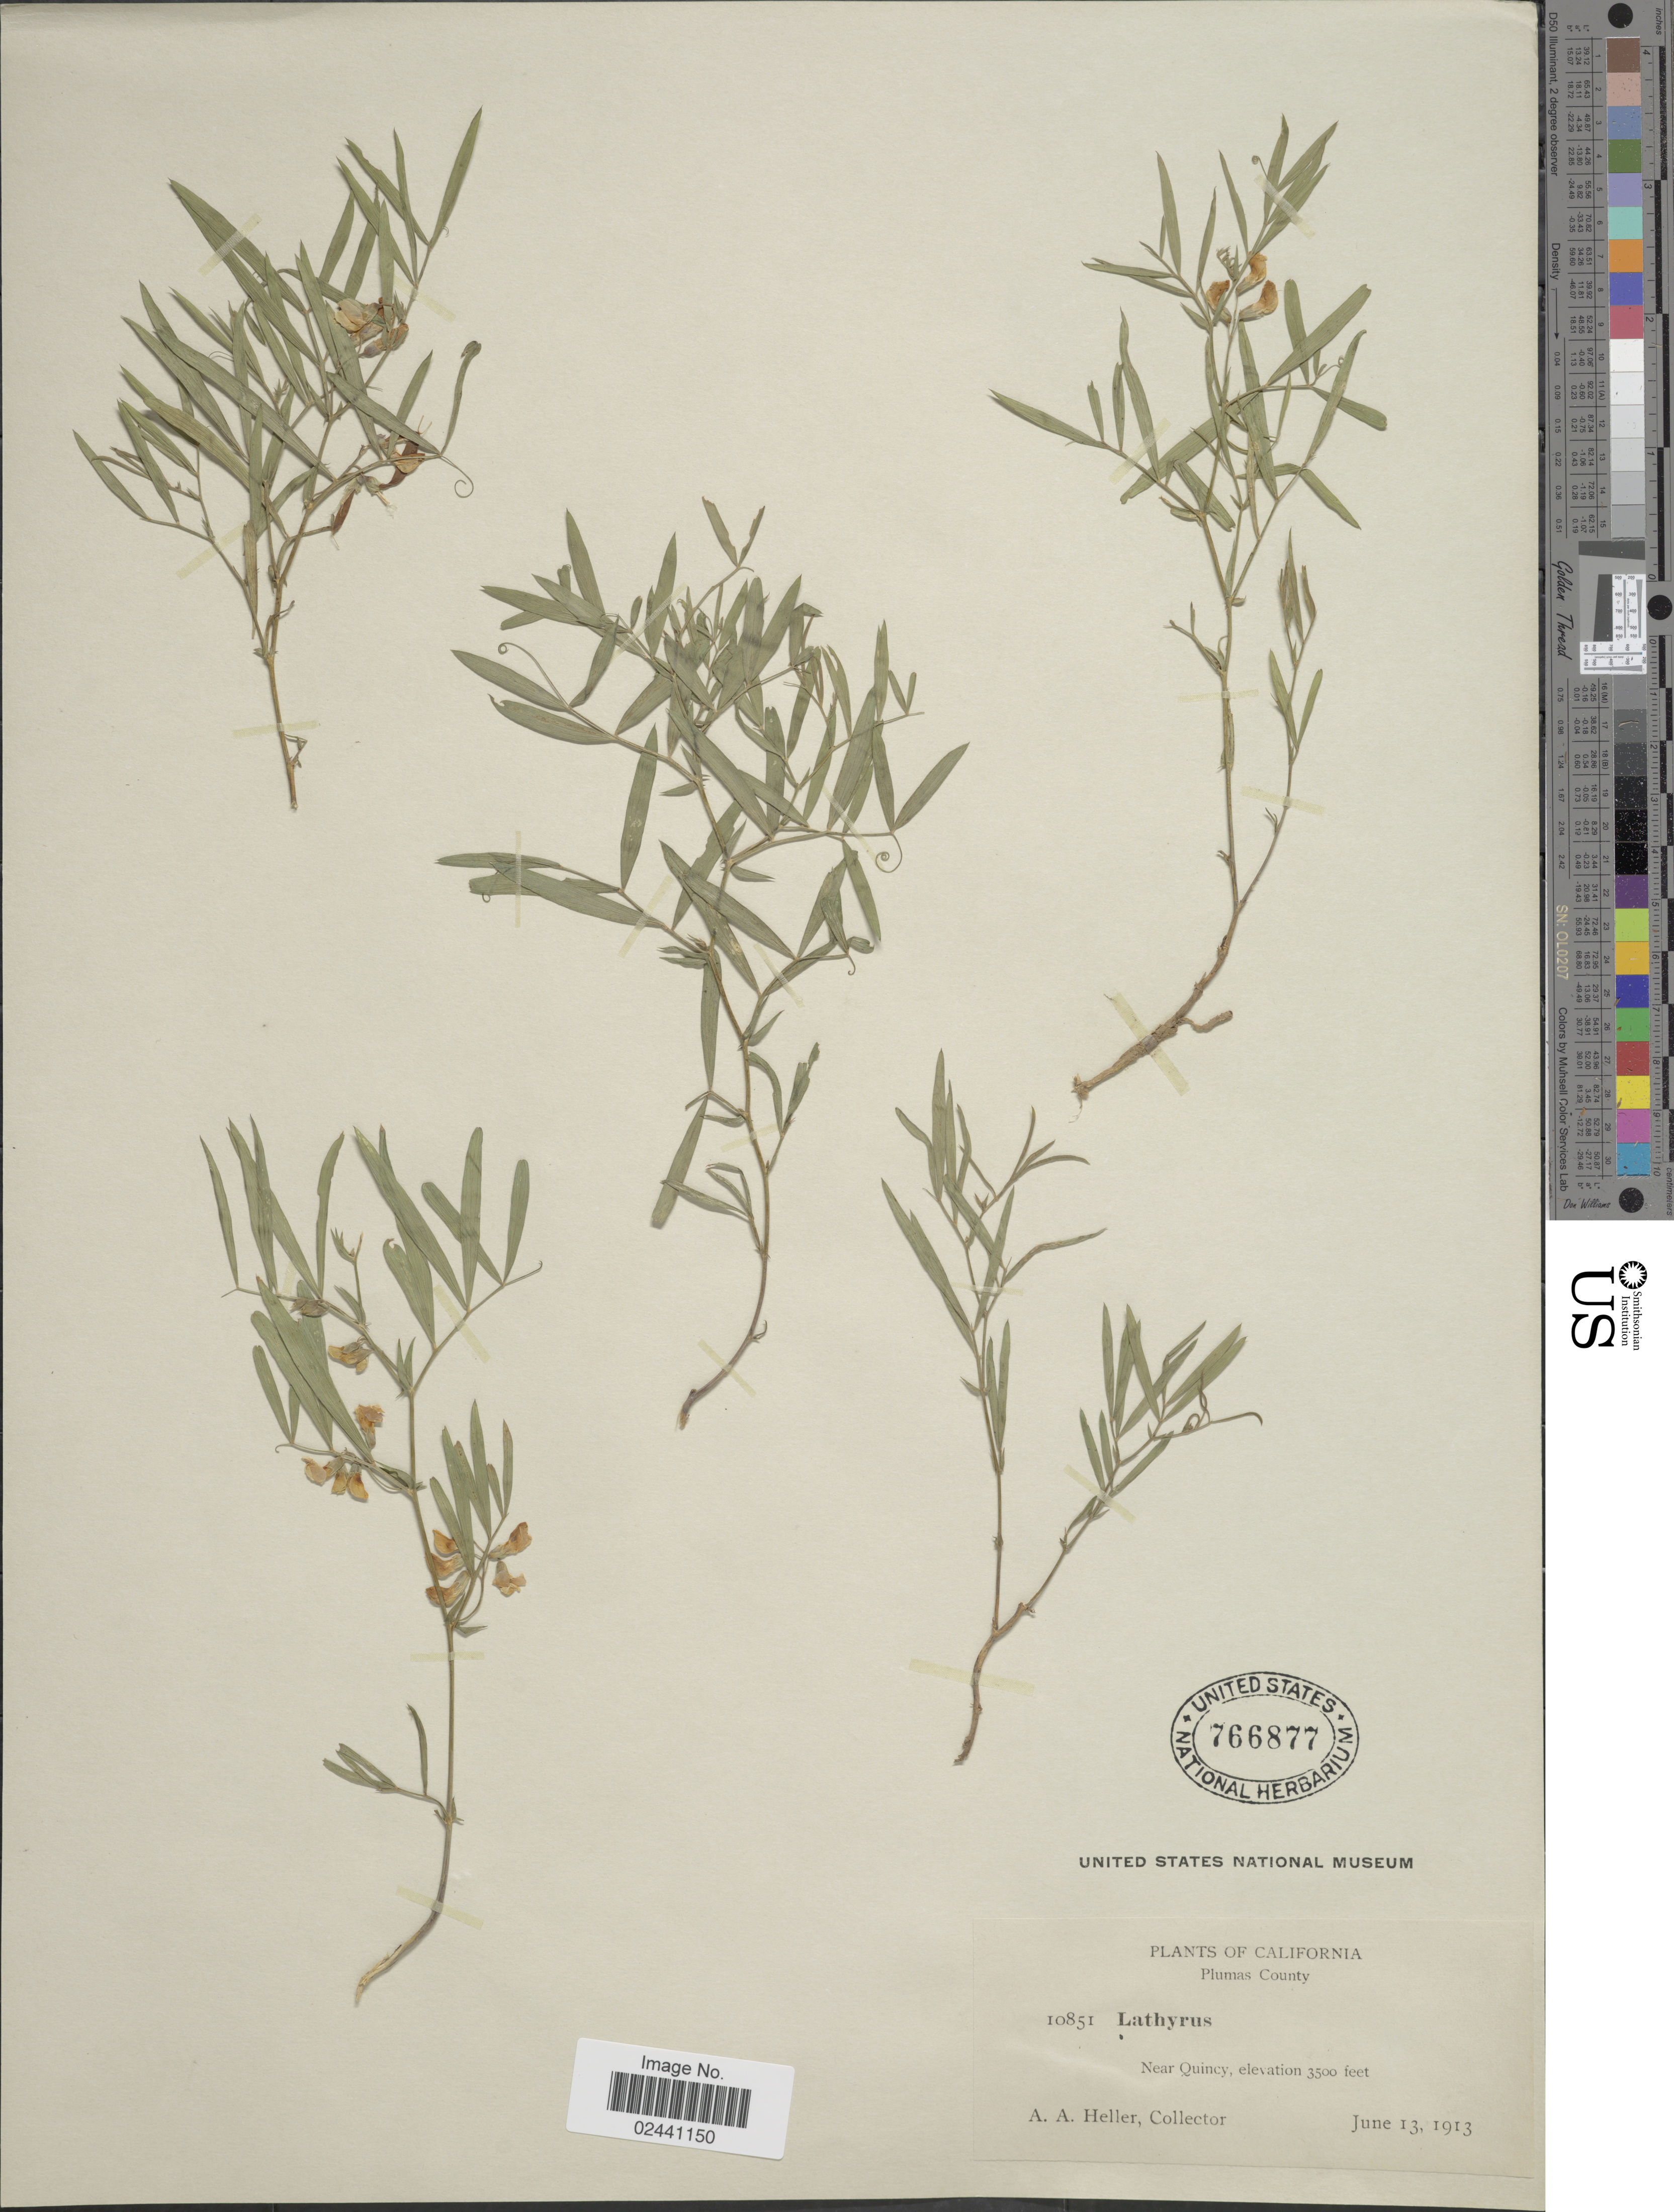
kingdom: Plantae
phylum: Tracheophyta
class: Magnoliopsida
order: Fabales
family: Fabaceae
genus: Lathyrus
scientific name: Lathyrus oregonensis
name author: T.G. White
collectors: A. A. Heller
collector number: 10851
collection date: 1913-06-13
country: United States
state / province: California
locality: Near Quincy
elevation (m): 1067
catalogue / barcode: US 766877